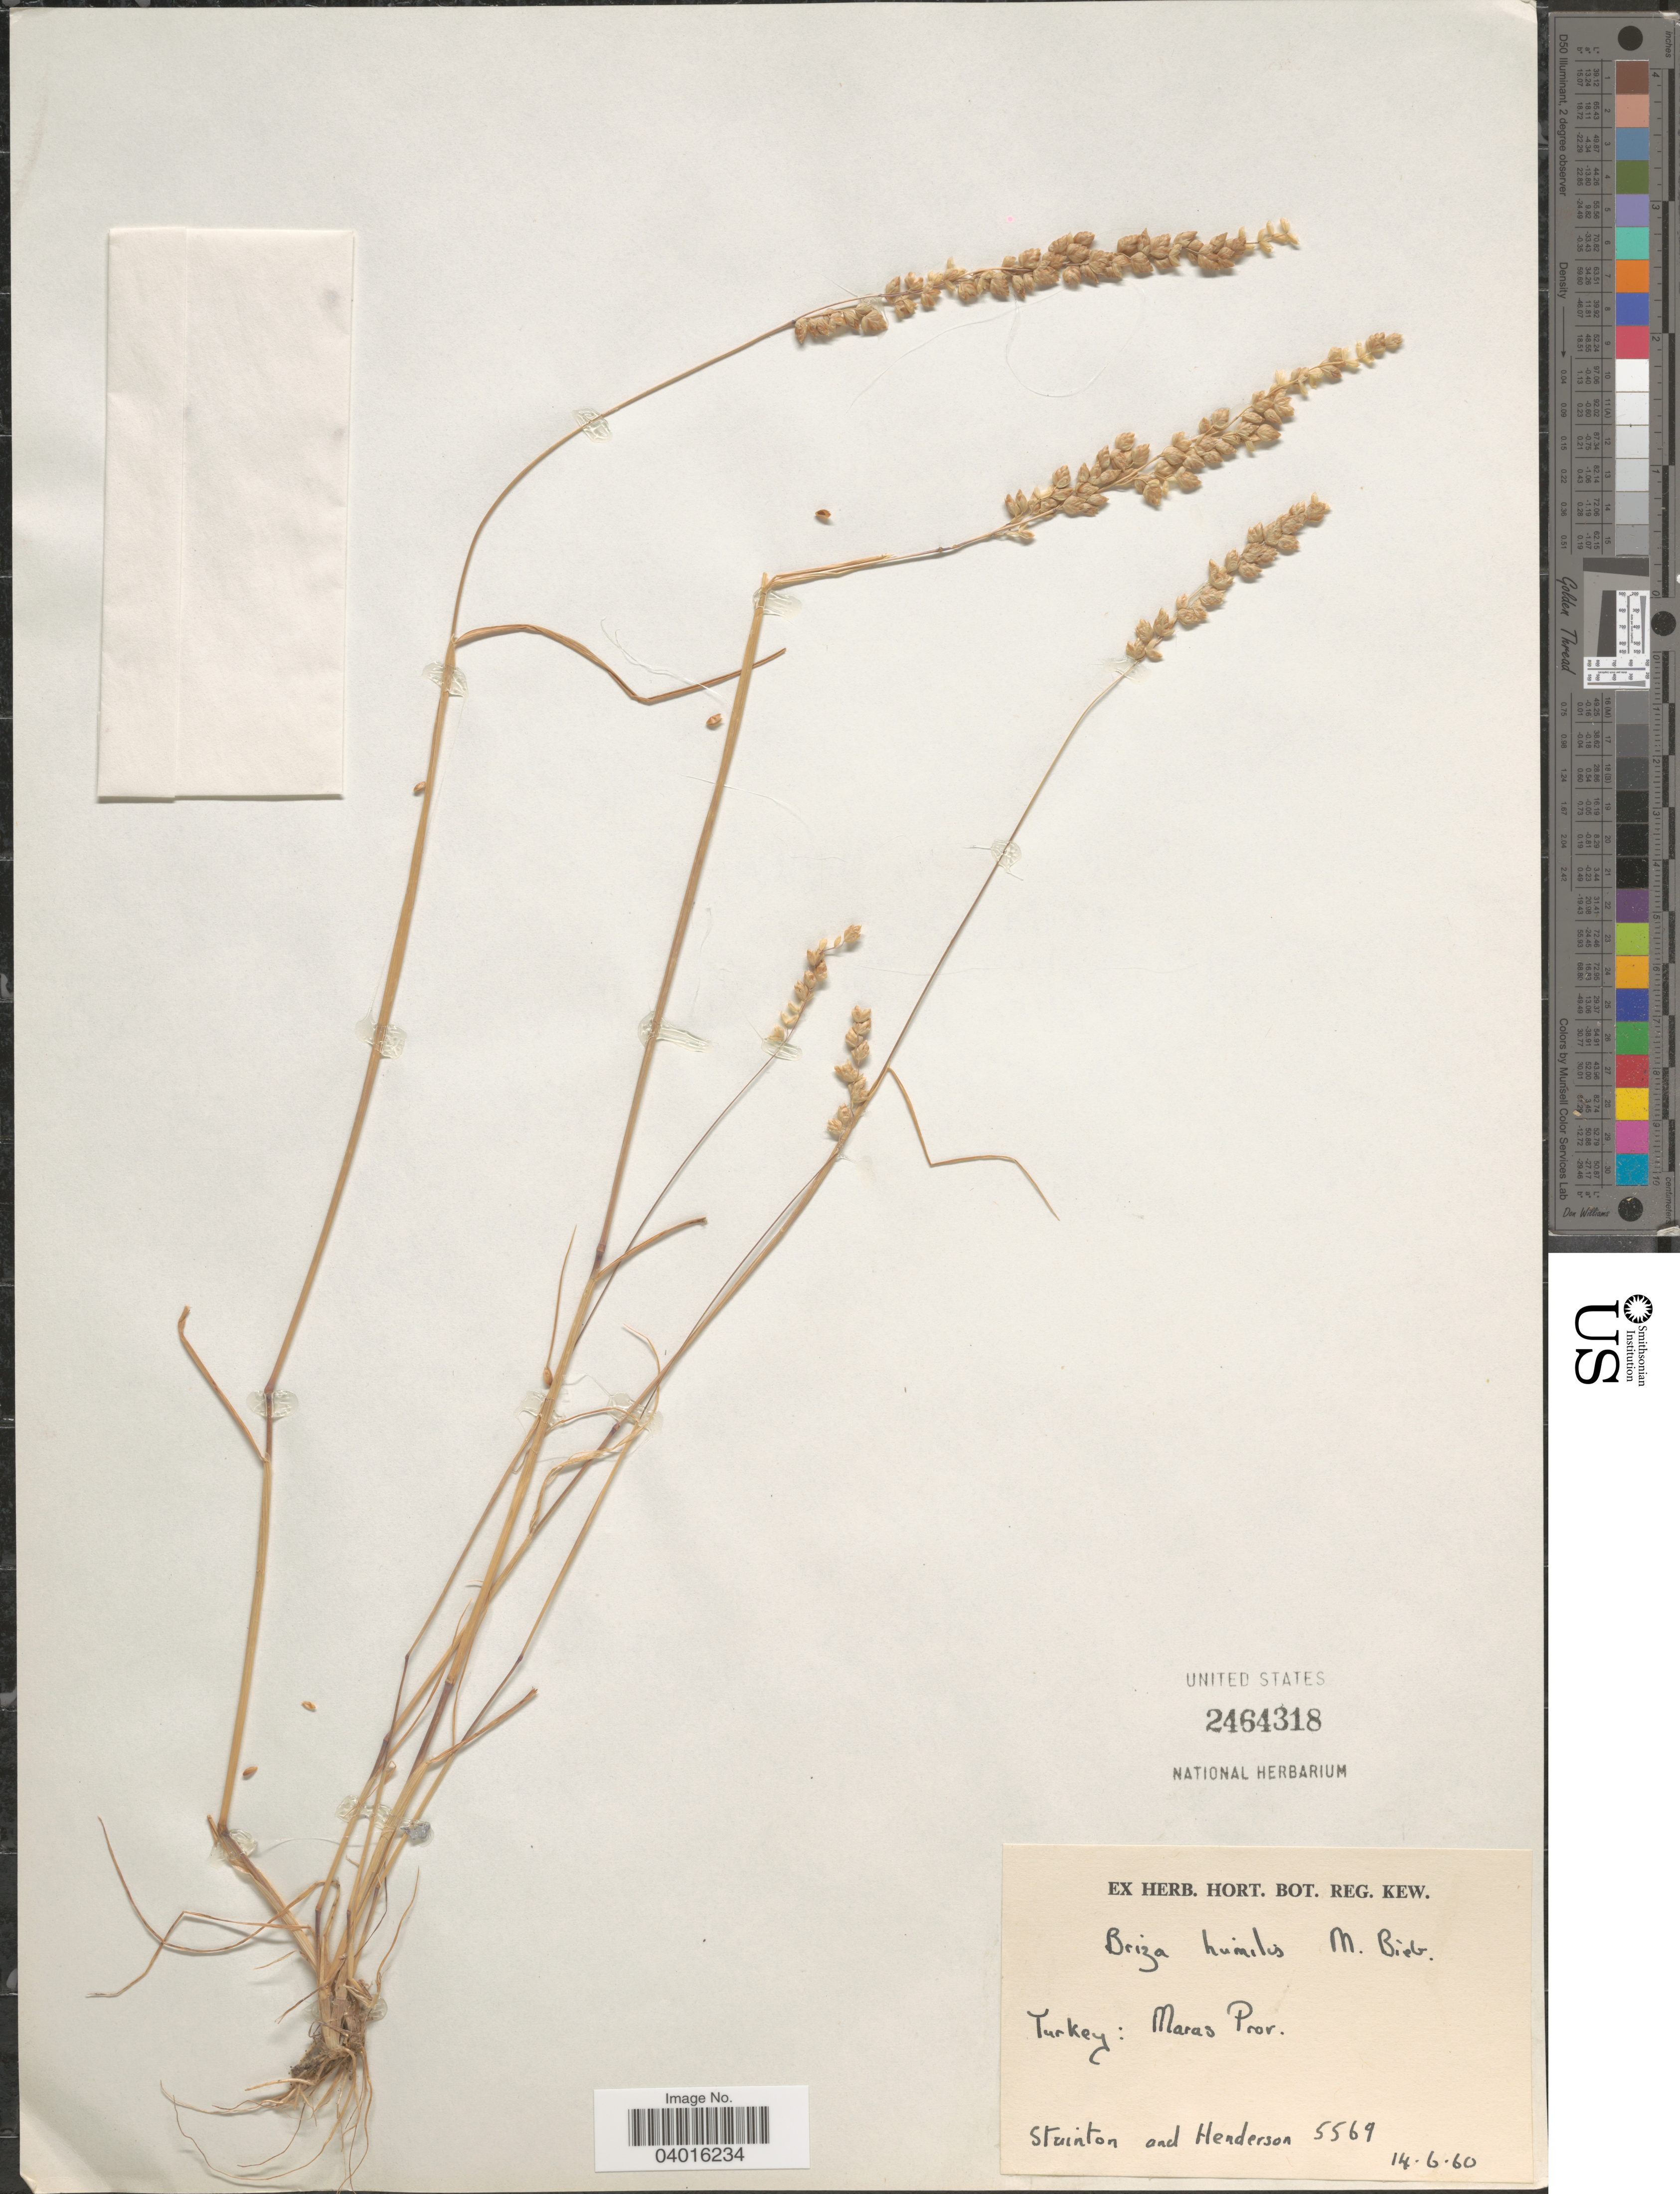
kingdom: Plantae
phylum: Tracheophyta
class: Liliopsida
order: Poales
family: Poaceae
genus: Briza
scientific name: Briza humilis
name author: M. Bieb.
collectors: -. Stainton & -. Henderson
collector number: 5569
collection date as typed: Transcribed d/m/y: 14/6/60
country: Turkey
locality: Maras Prov.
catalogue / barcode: US 2464318